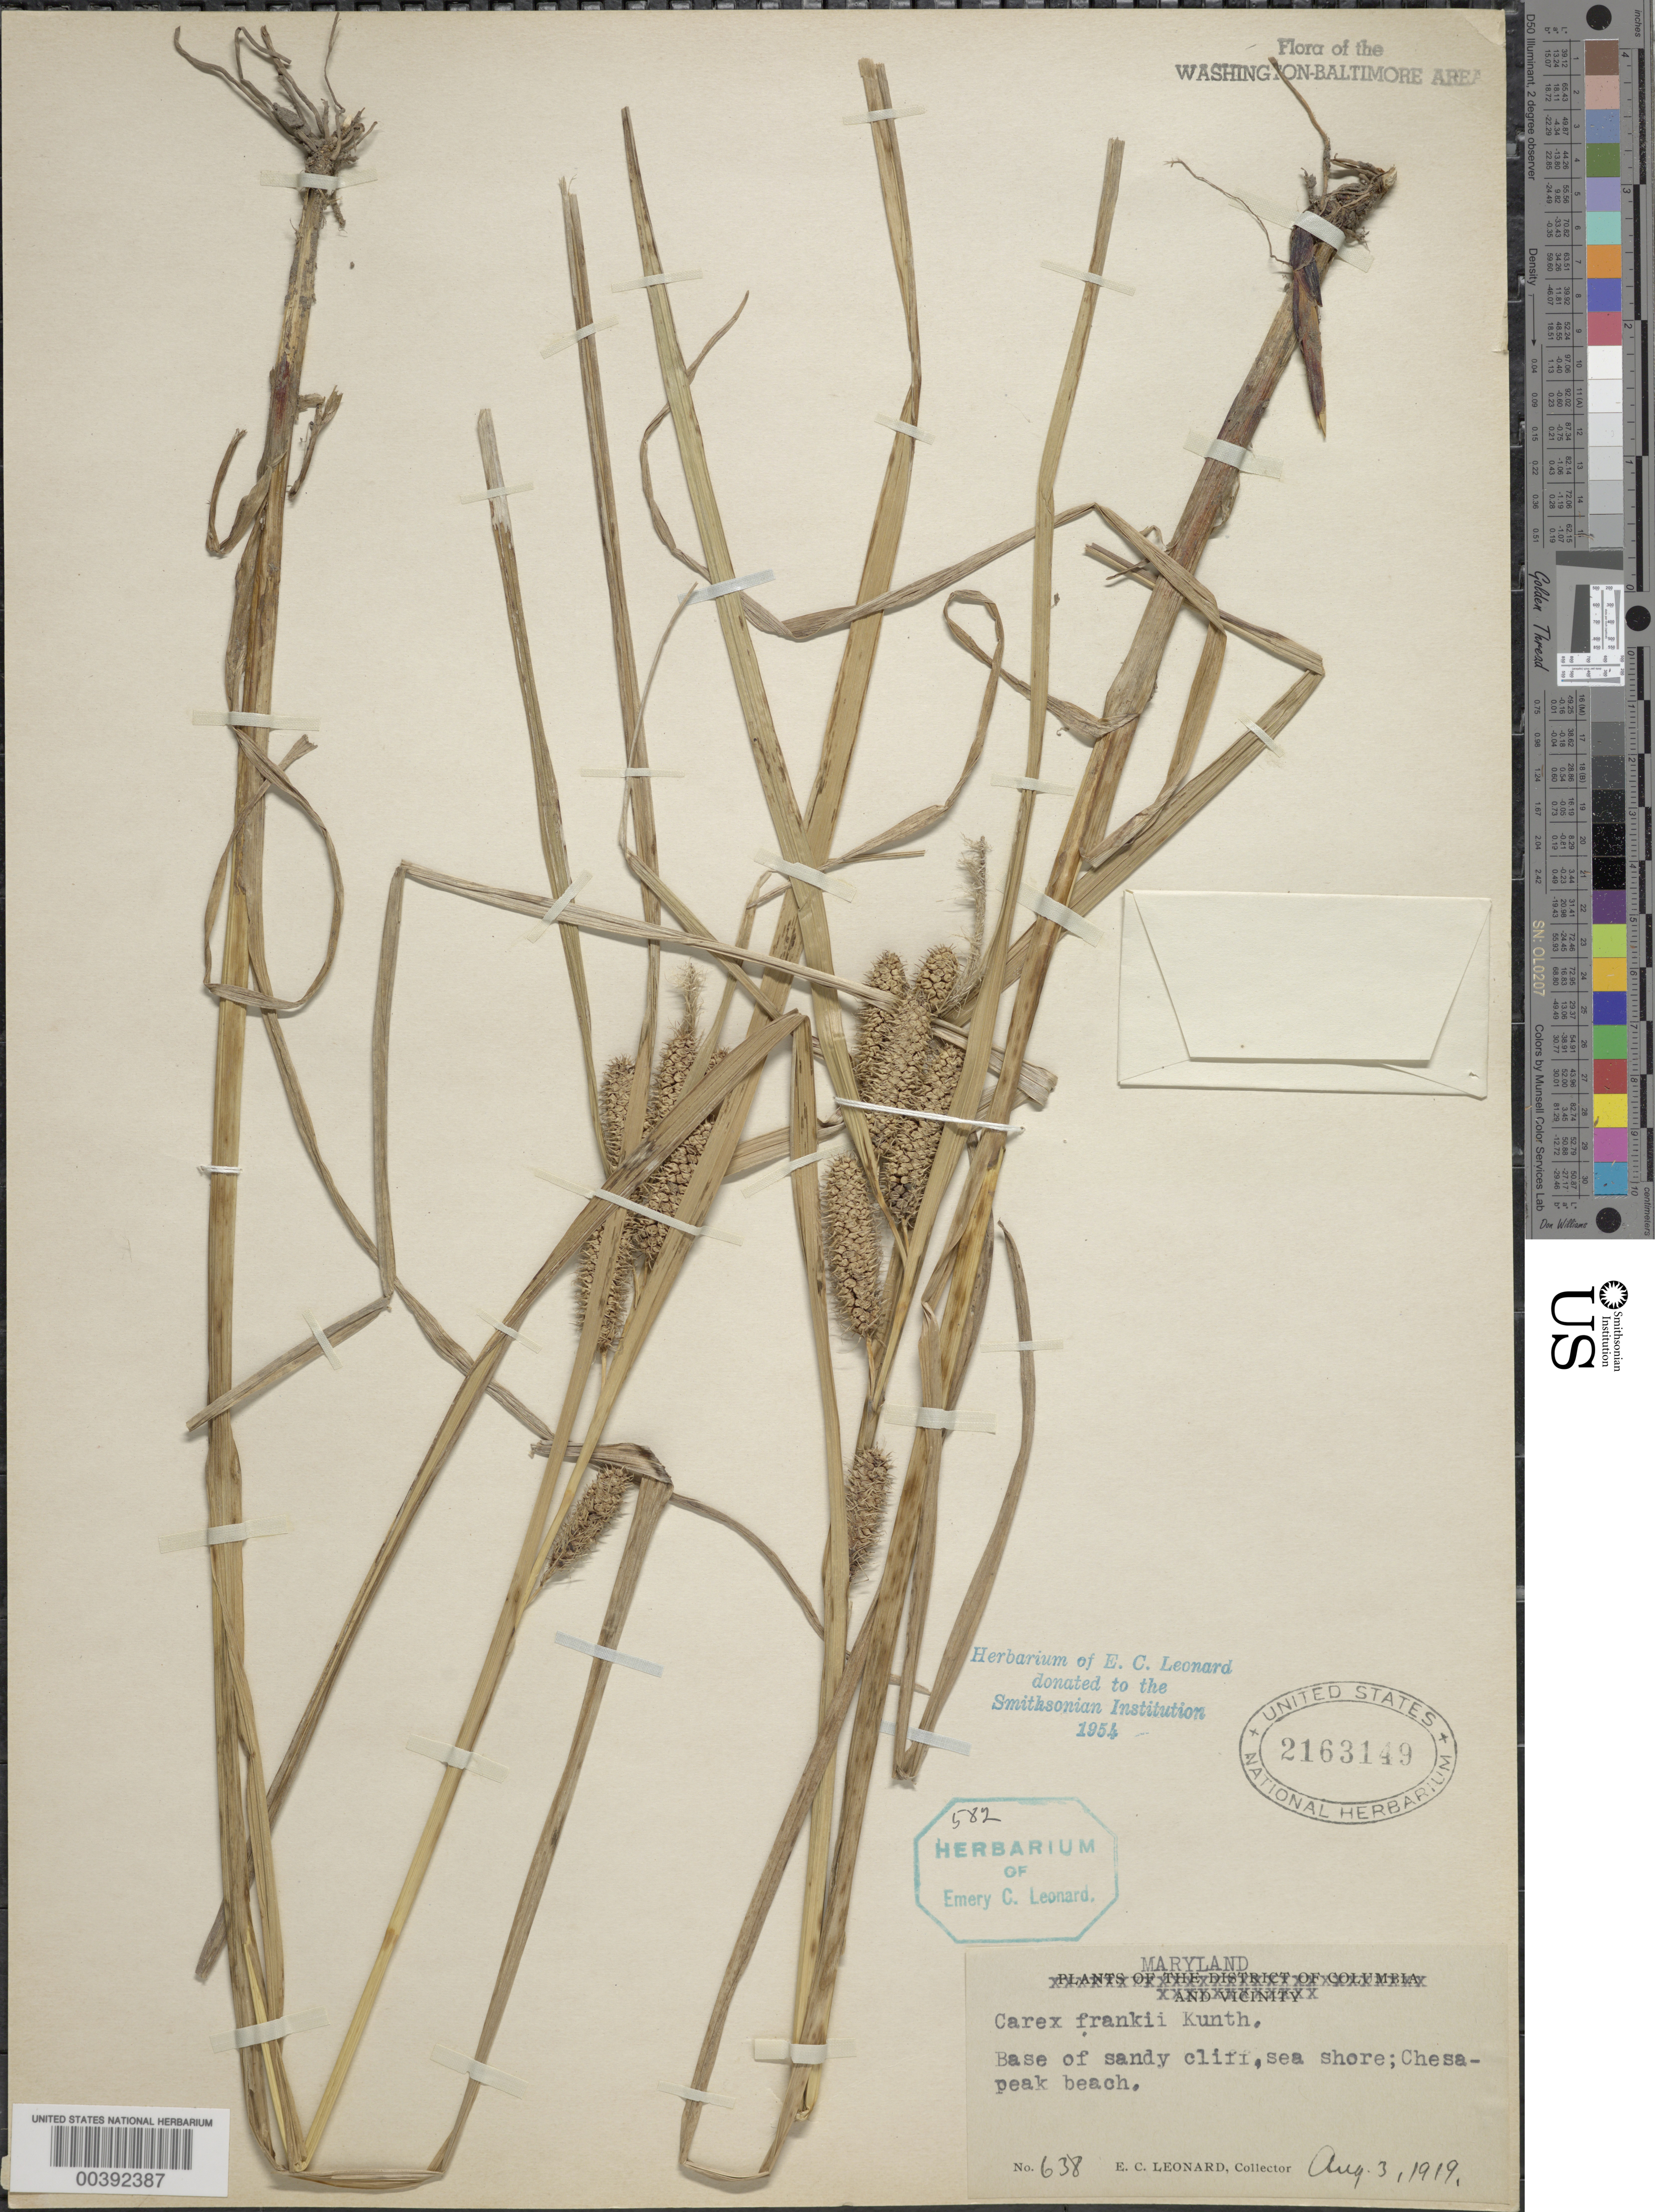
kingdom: Plantae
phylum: Tracheophyta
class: Liliopsida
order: Poales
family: Cyperaceae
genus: Carex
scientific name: Carex frankii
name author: Kunth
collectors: E. C. Leonard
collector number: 638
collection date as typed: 03 Aug 1919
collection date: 1919-08-03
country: United States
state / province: Maryland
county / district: Calvert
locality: Chesapeake Beach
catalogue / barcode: US 2163149